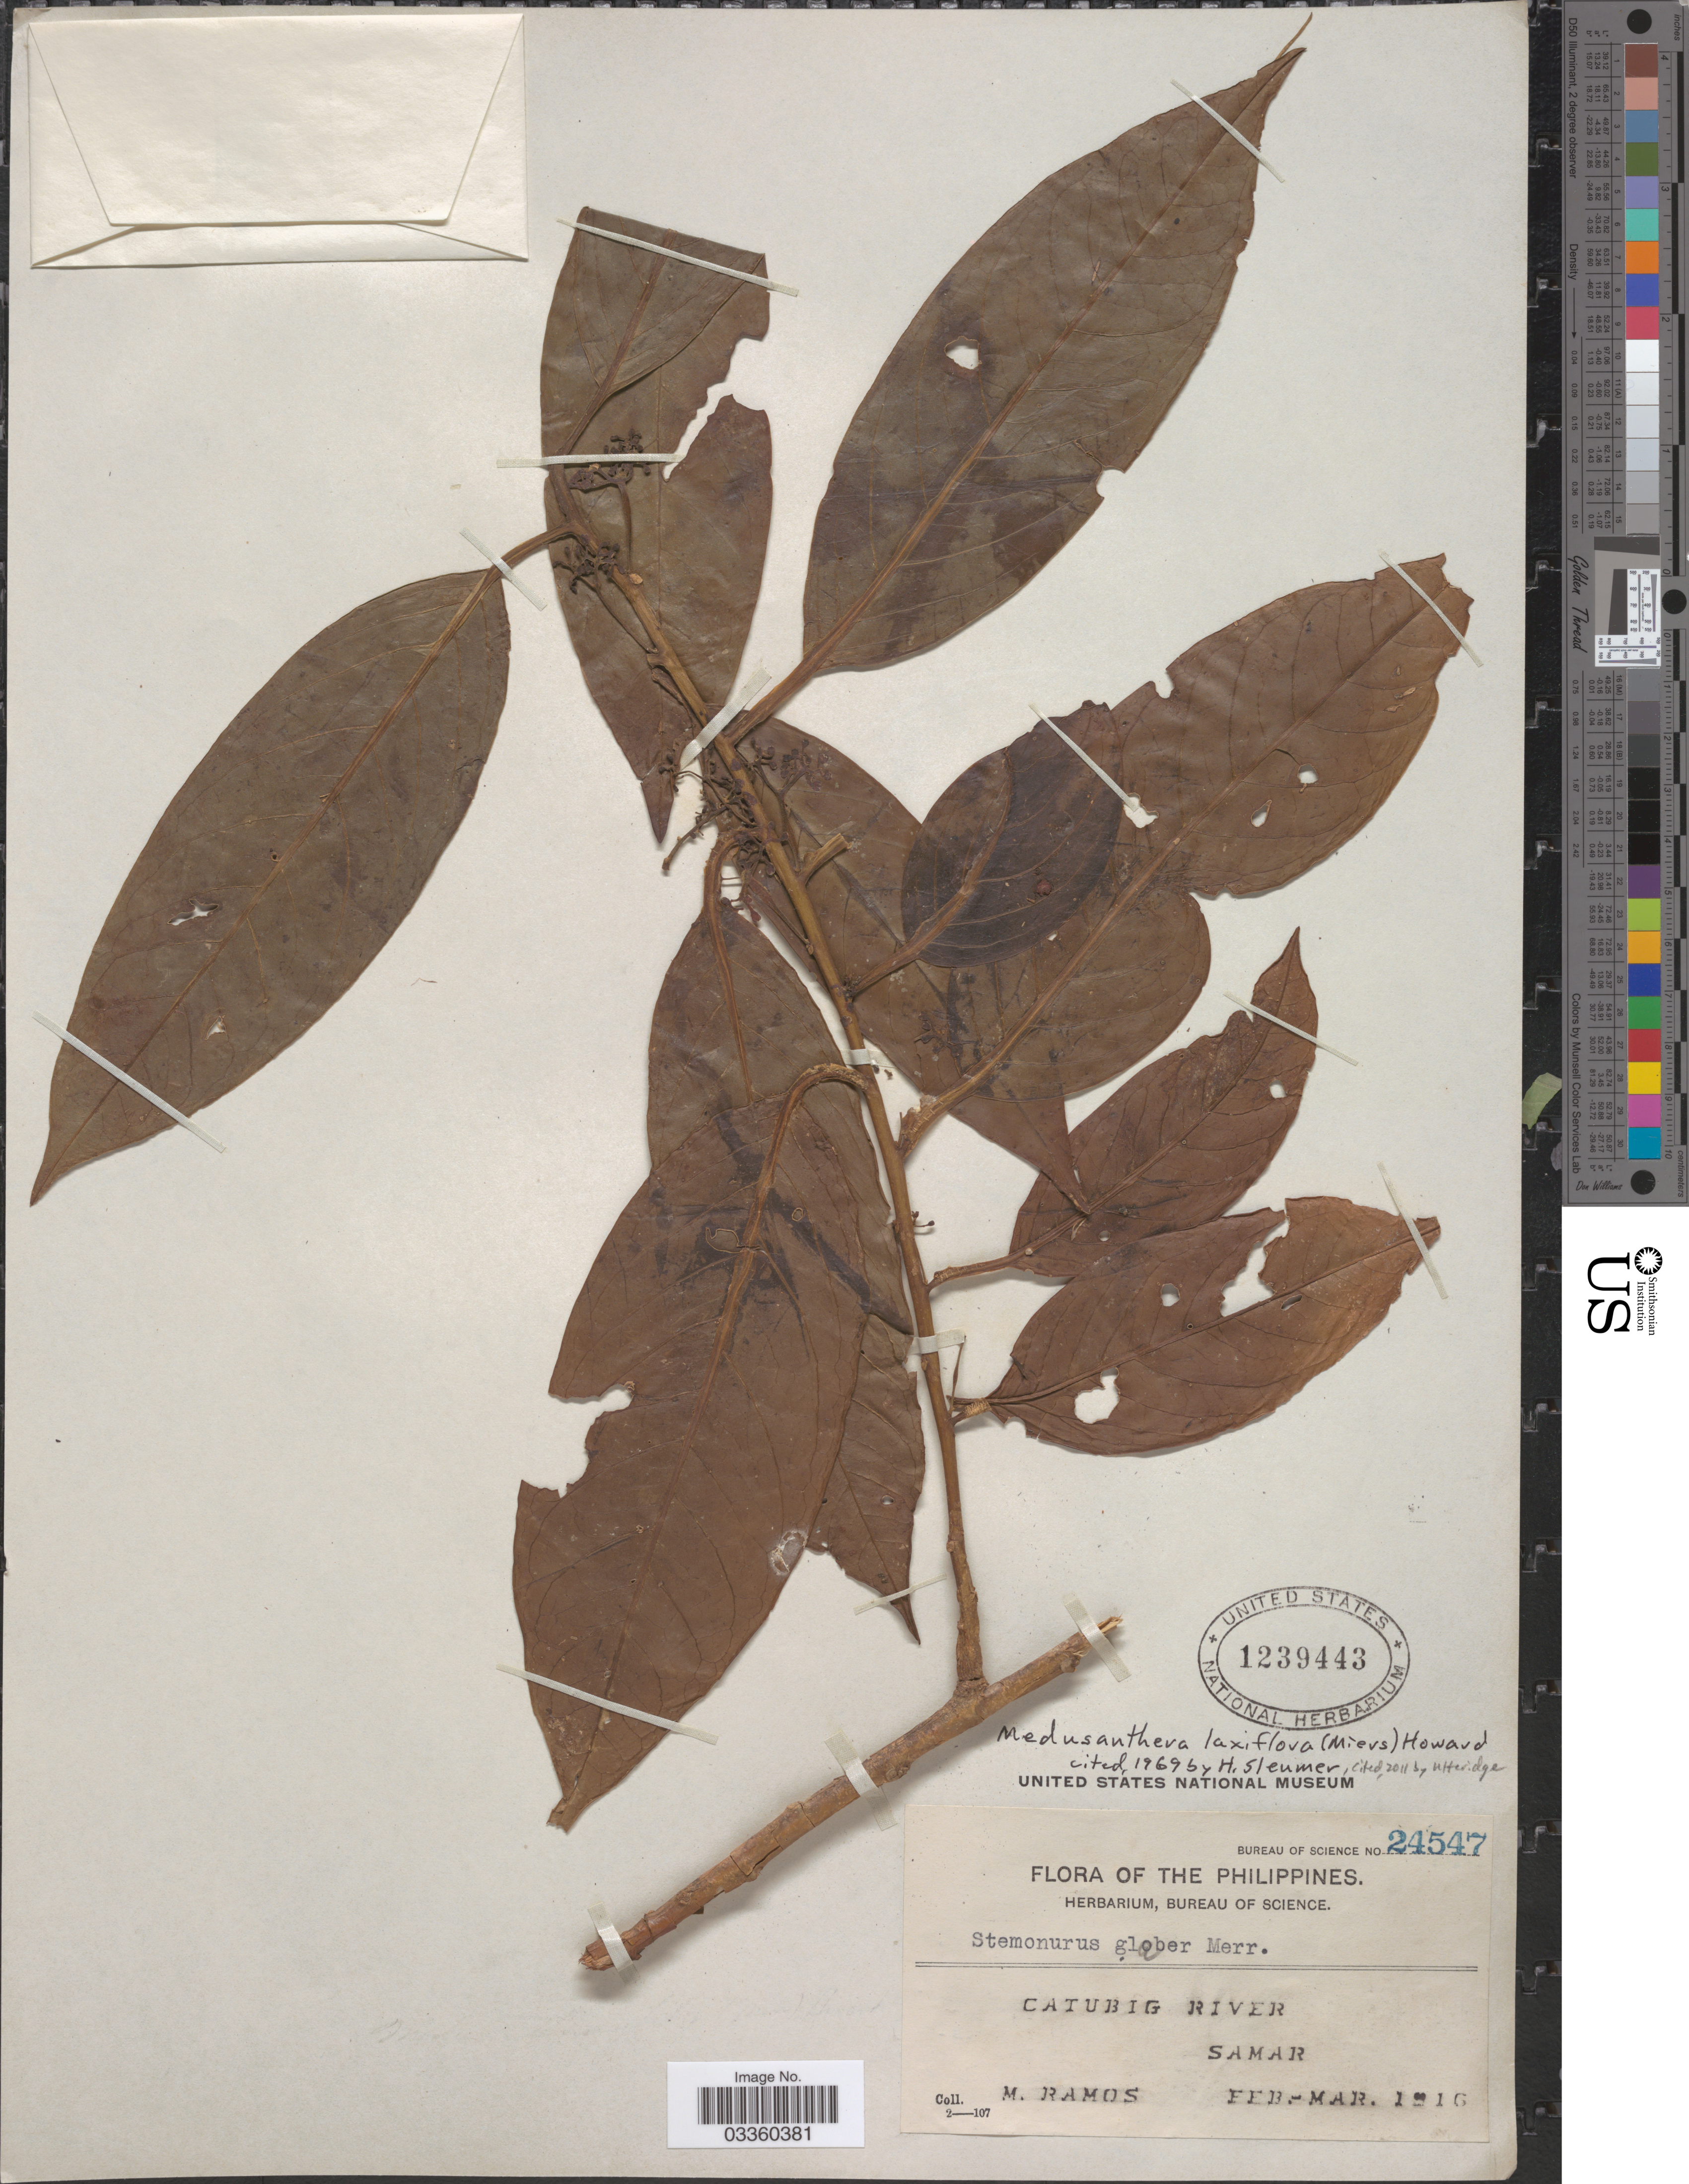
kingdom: Plantae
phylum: Tracheophyta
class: Magnoliopsida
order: Cardiopteridales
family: Stemonuraceae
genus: Medusanthera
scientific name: Medusanthera laxiflora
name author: (Miers) R.A. Howard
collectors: M. Ramos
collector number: Bureau of Science 24547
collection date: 1916-02/1916-03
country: Philippines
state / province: Eastern Visayas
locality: Catubig River, Samar.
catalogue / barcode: US 1239443